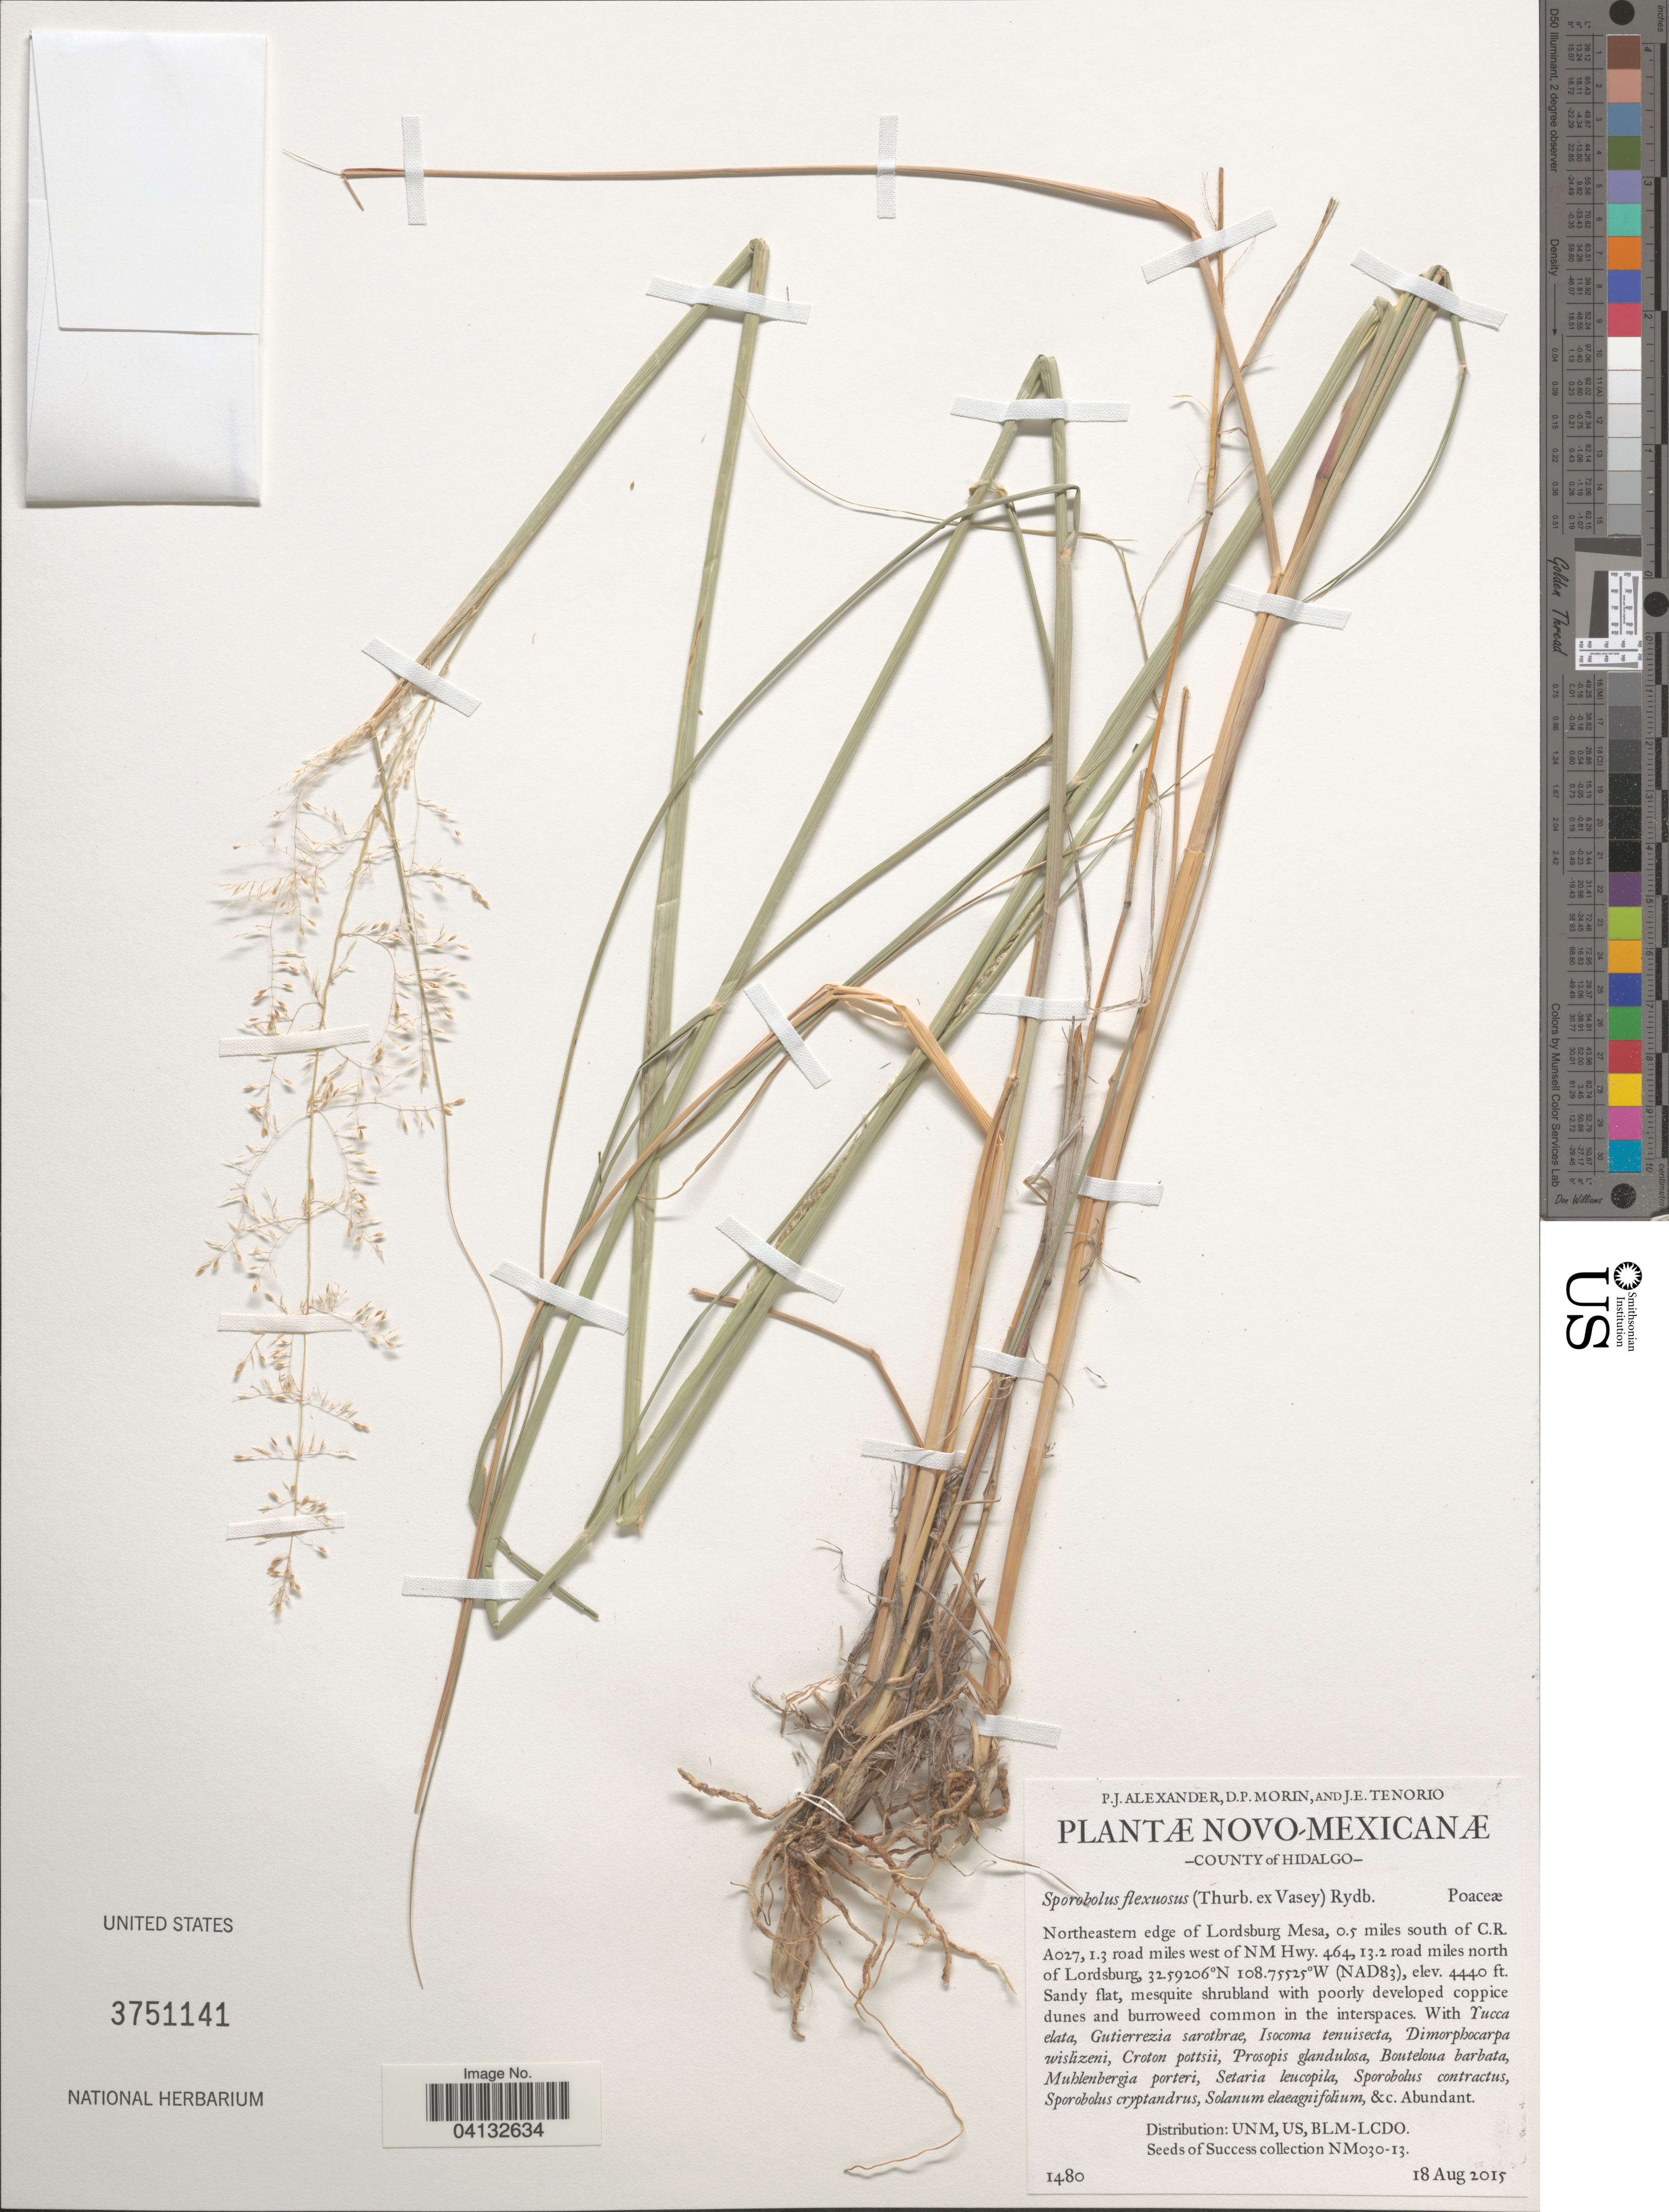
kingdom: Plantae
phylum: Tracheophyta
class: Liliopsida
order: Poales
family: Poaceae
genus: Sporobolus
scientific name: Sporobolus flexuosus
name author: (Thurb.) Rydb.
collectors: P. Alexander, D. Morin & J. Tenorio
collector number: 1480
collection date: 2015-08-18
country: United States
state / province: New Mexico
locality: County of Hidalgo. Northeastern edge of Lordsburg Mesa, 0.6 miles south of C.R. A027, 1.3 road miles west of NM Hwy. 464, 13.2 road miles north of Lordsburg.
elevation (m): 1353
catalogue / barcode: US 3751141